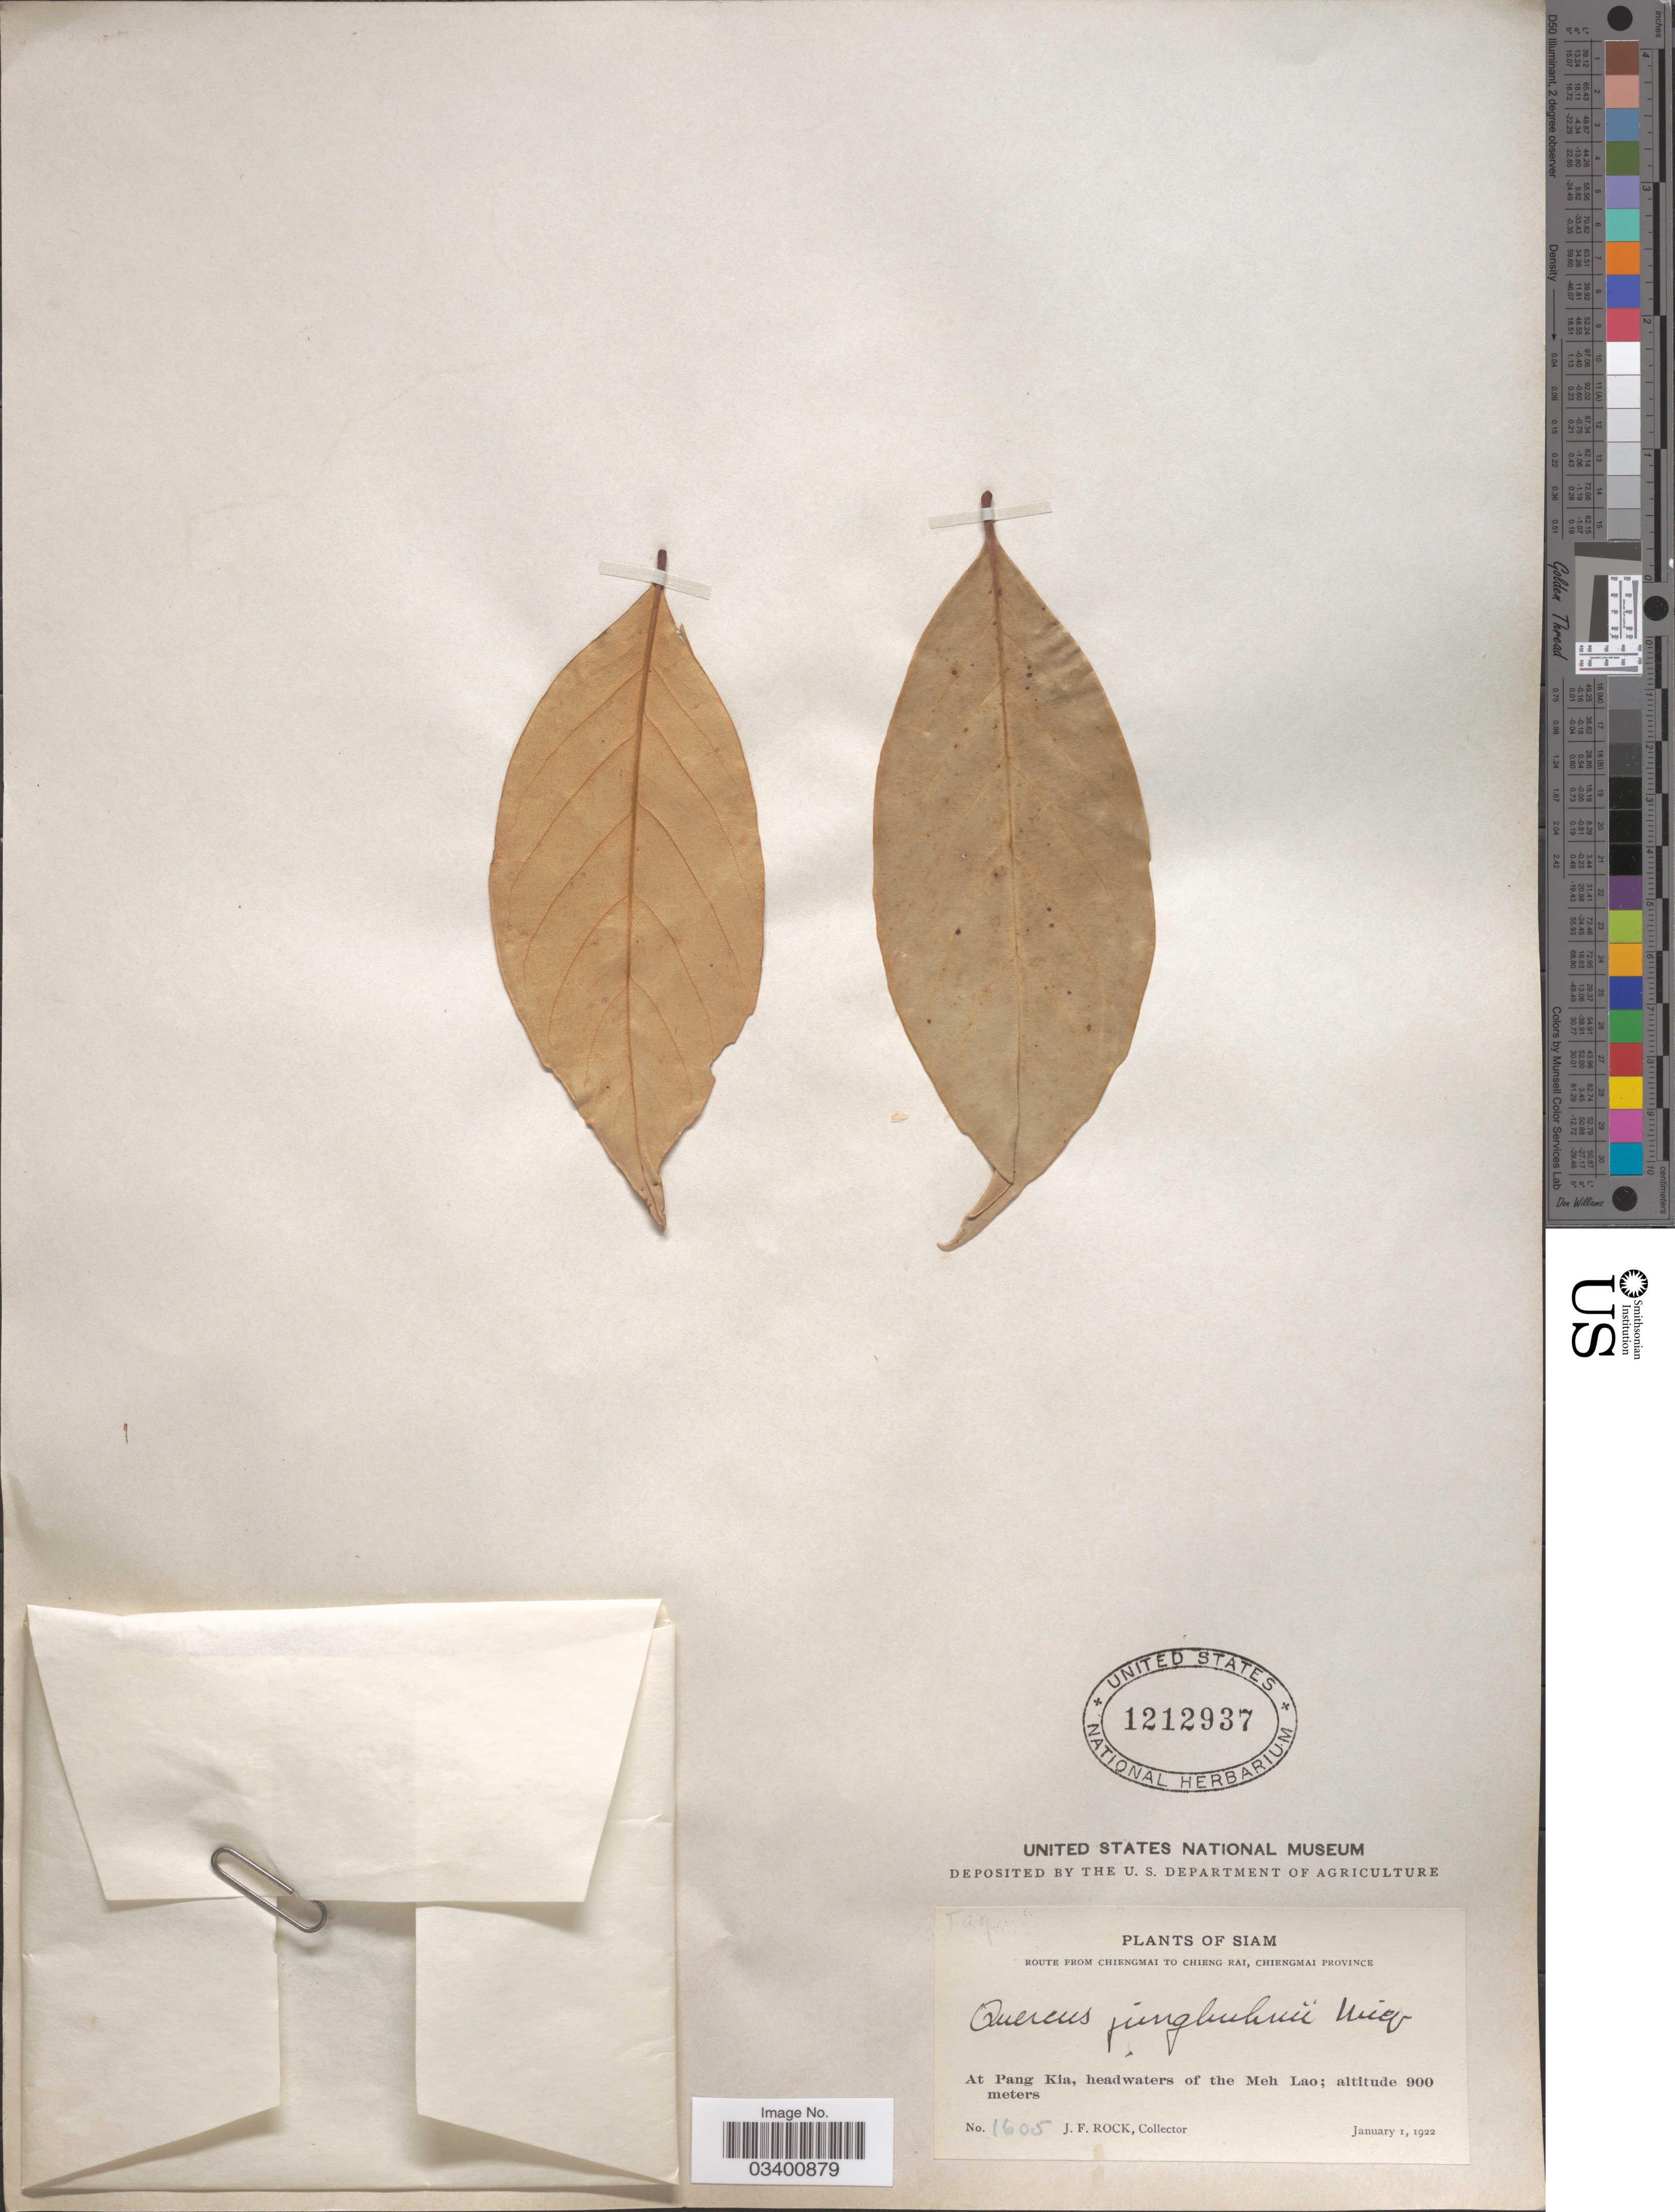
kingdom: Plantae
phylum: Tracheophyta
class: Magnoliopsida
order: Fagales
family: Fagaceae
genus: Castanopsis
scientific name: Castanopsis acuminatissima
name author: (Blume) A. DC.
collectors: J. Rock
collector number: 1605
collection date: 1922-01-01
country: Thailand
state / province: Chiang Mai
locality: Siam. Route from Chiengmai to Chieng Rai, Chiengmai Province. At Pang Kia, headwaters of the Meh Lao.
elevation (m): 900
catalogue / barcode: US 1212937